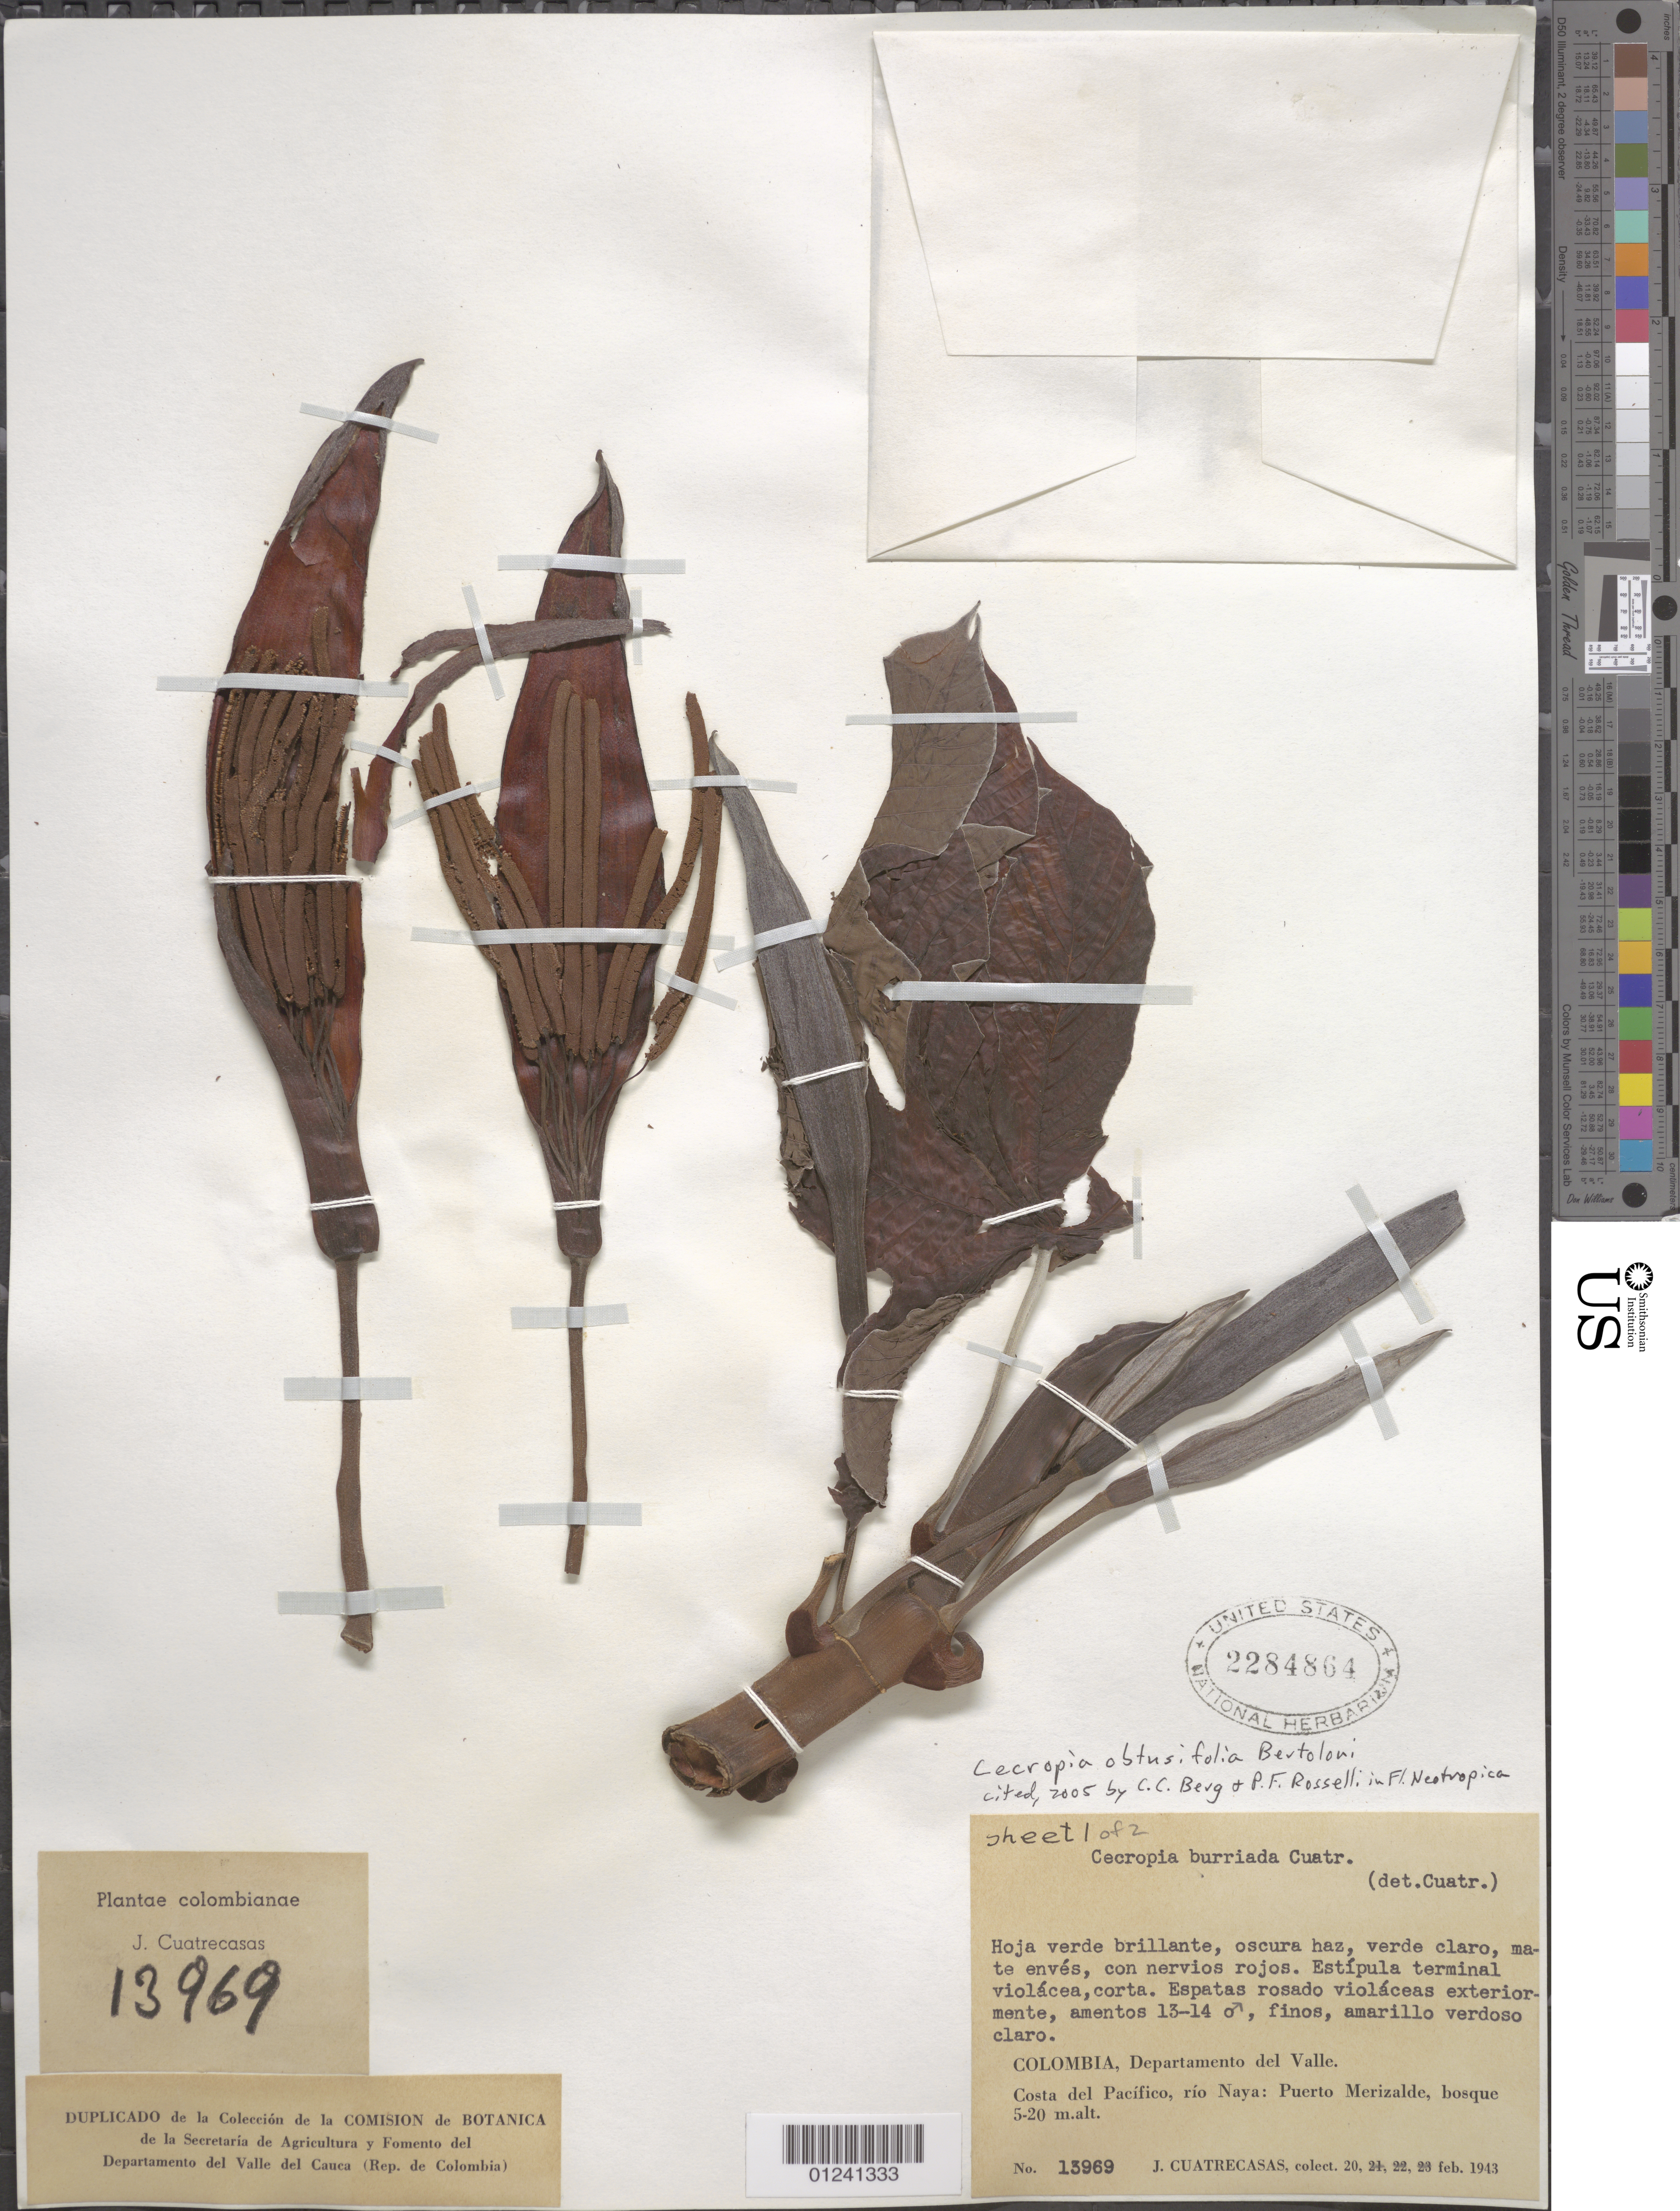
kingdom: Plantae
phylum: Tracheophyta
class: Magnoliopsida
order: Rosales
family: Urticaceae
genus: Cecropia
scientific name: Cecropia obtusifolia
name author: Bertol.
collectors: J. Cuatrecasas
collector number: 13969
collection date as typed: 20 Feb 1943 to 23 Feb 1943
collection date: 1943-02-20/1943-02-23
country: Colombia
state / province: Valle del Cauca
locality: Pacific Coast, Rio naya, Puerto Merizalde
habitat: bosque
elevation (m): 5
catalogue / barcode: US 2284864